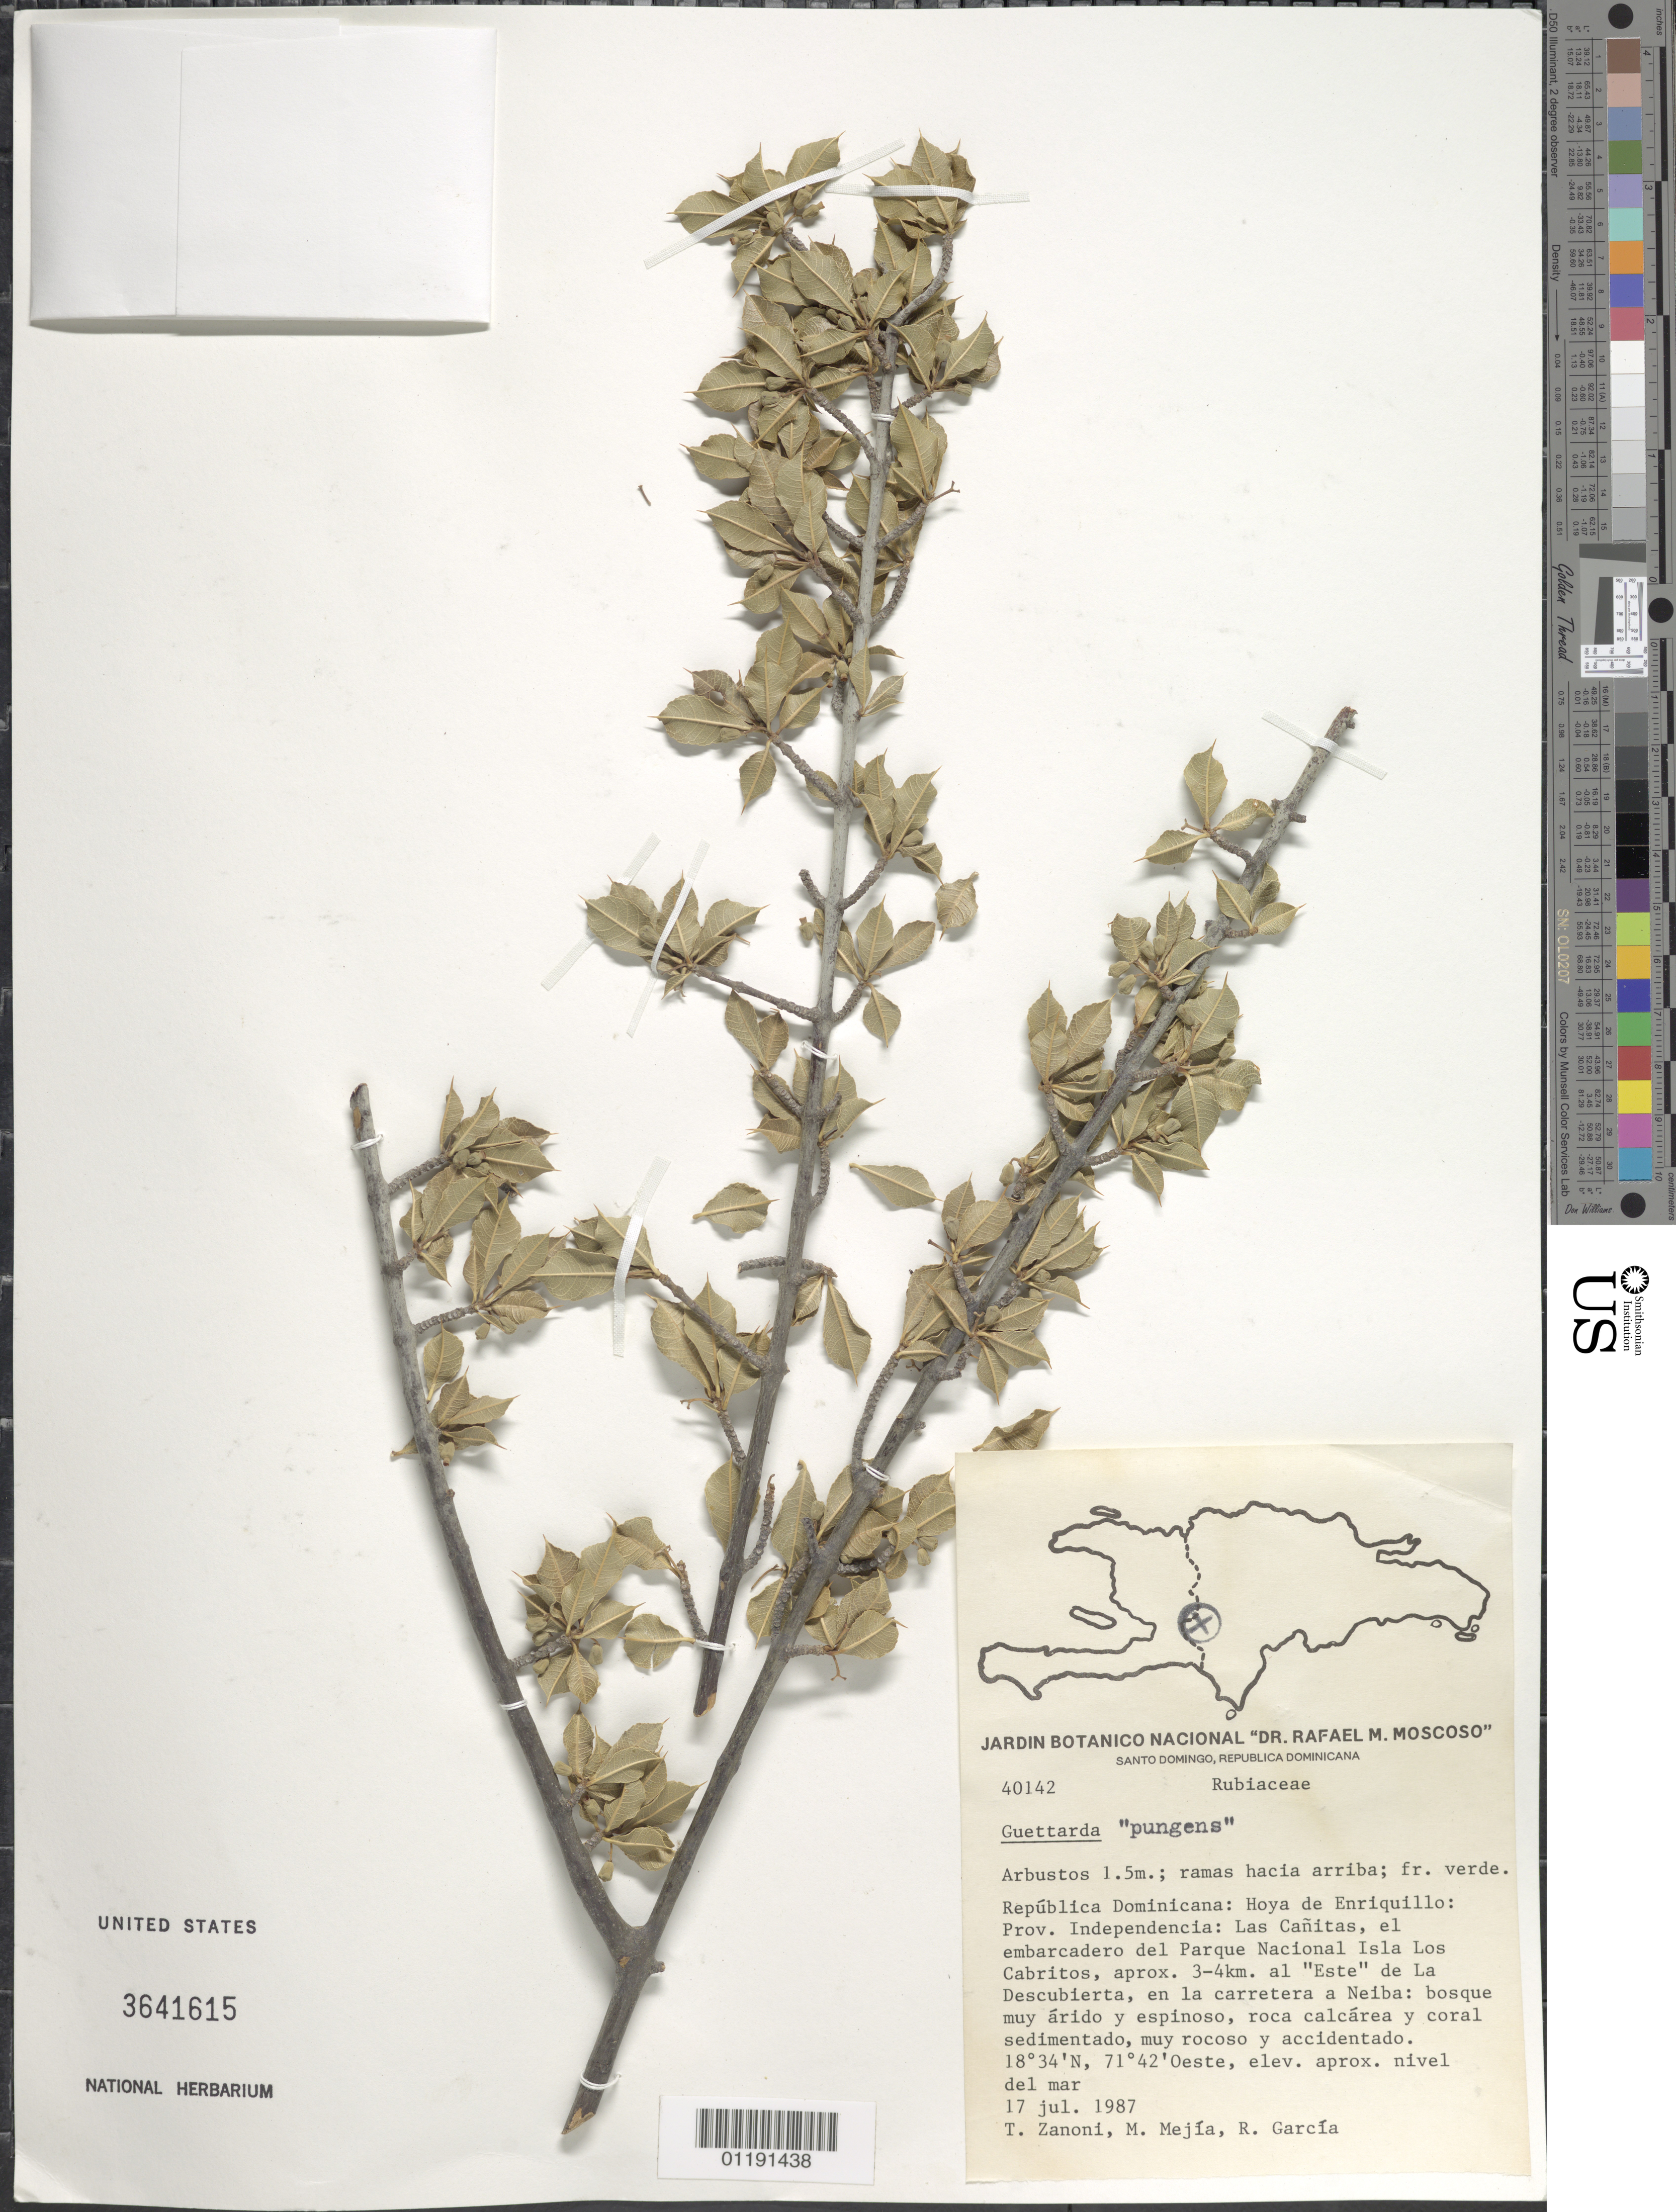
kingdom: Plantae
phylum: Tracheophyta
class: Magnoliopsida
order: Gentianales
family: Rubiaceae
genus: Guettarda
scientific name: Guettarda pungens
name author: Urb.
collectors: T. A. Zanoni et al.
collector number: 40142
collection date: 1987-07-17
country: Dominican Republic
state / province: Independencia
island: Hispaniola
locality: Hoya de Enriquillo: Las Cañitas, the pier of the Isla Los Cabritos National Park, approx. 3-4 km. E of La Descubierta, on the road to Nieba.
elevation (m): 0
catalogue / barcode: US 3641615